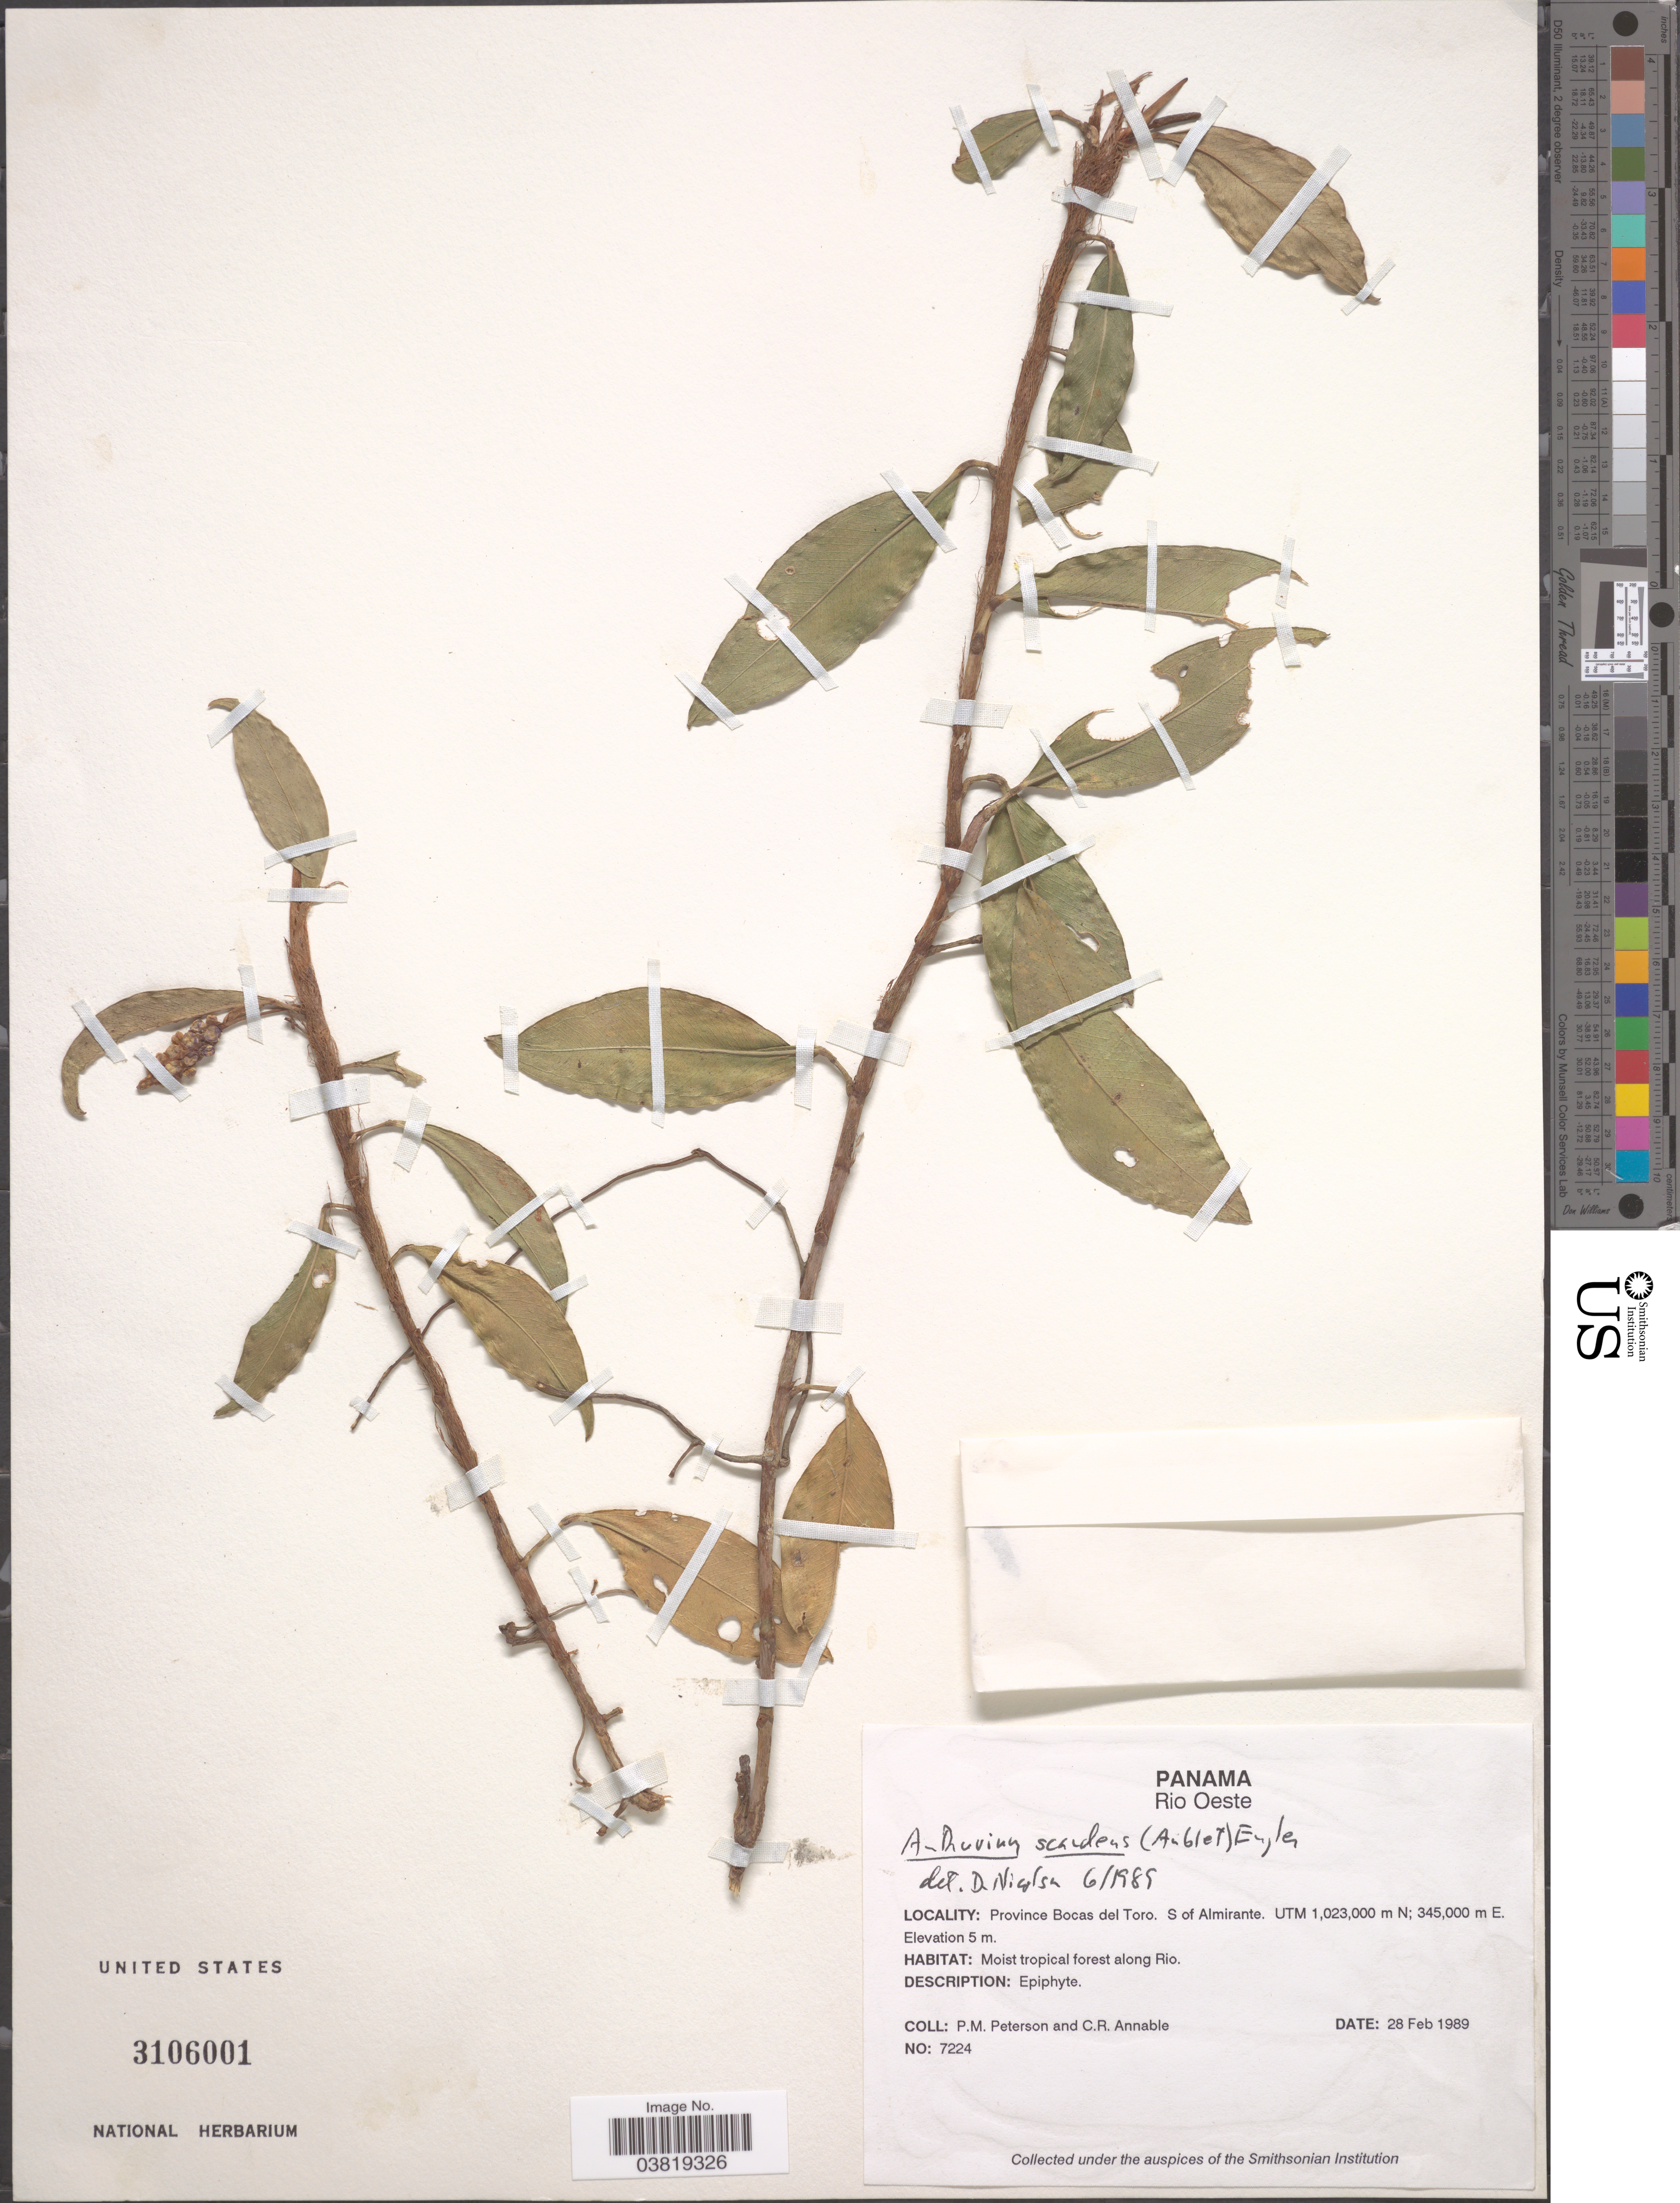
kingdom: Plantae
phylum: Tracheophyta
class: Liliopsida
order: Alismatales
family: Araceae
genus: Anthurium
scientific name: Anthurium scandens var. scandens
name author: (Aubl.) Engl.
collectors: P. M. Peterson & C. R. Annable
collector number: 7224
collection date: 1989-02-28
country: Panama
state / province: Bocas del Toro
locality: Rio Oeste. S of Almirante. Along Rio.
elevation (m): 5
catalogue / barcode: US 3106001